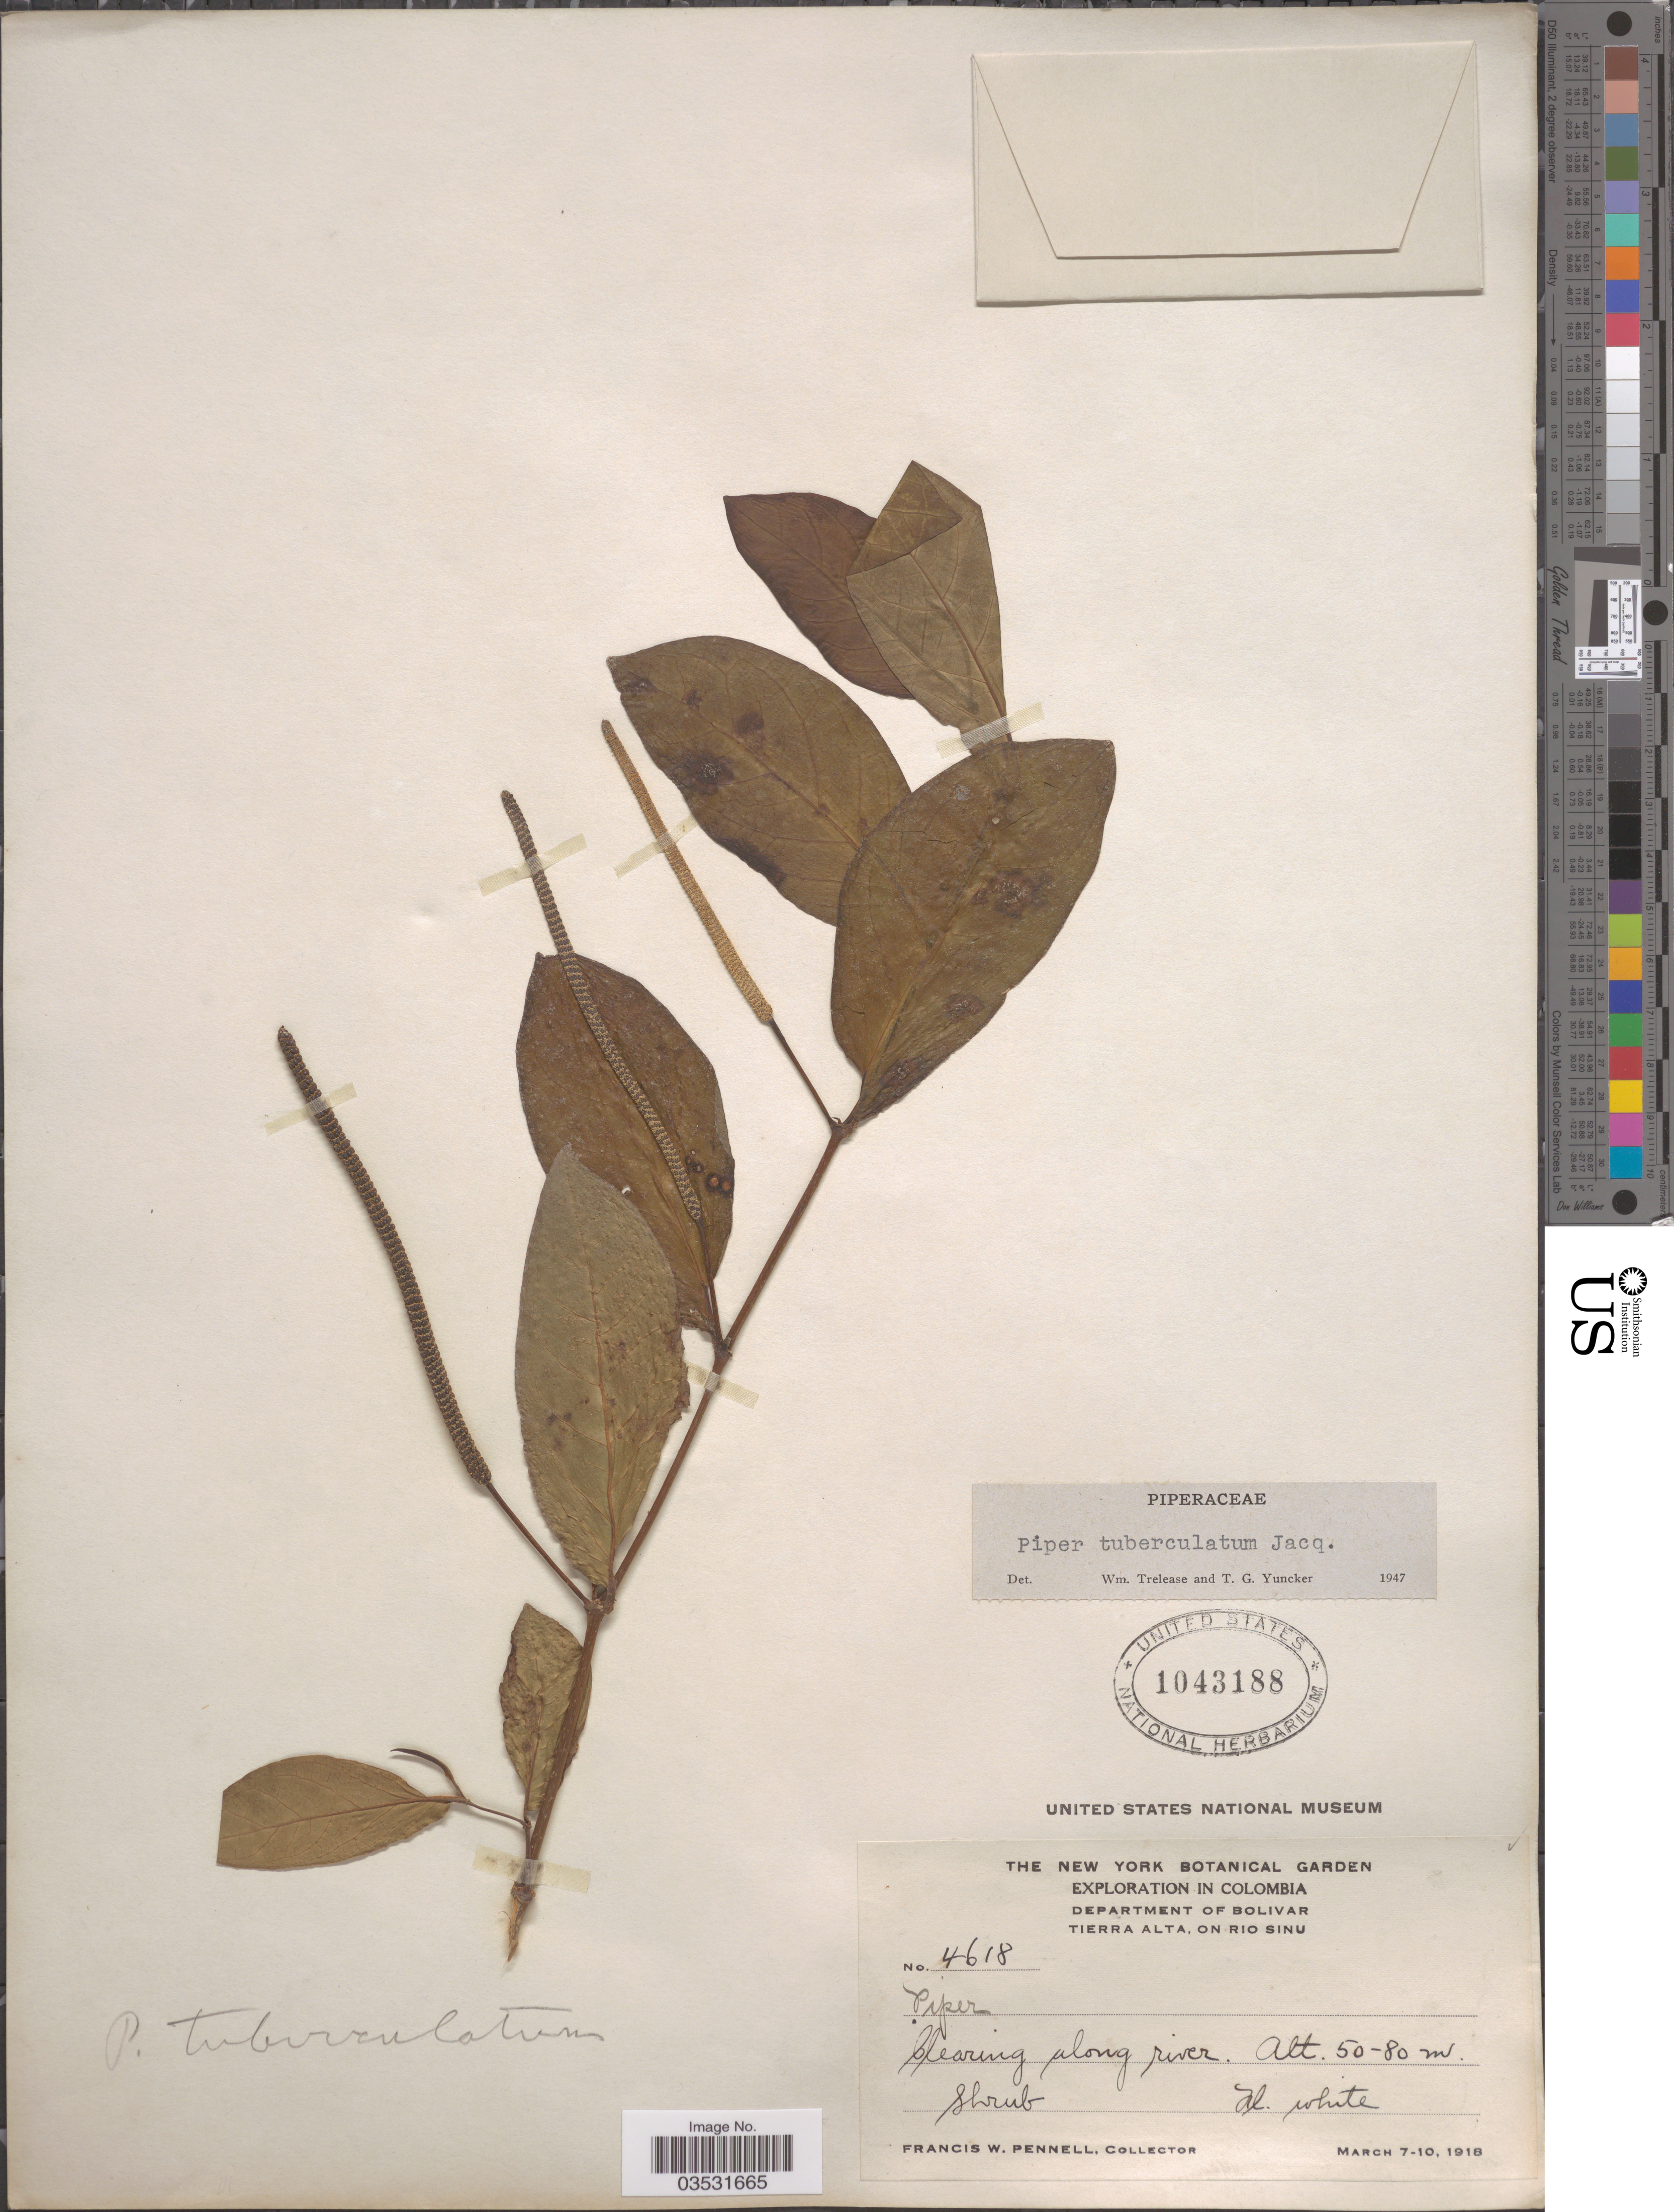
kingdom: Plantae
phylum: Tracheophyta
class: Magnoliopsida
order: Piperales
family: Piperaceae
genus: Piper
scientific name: Piper tuberculatum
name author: Jacq.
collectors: F. W. Pennell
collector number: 4618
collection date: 1918-03-07/1918-03-10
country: Colombia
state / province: Bolívar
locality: Department of Bolivar. Tierra Alta, on Rio Sinu. Clearing along river.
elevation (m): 50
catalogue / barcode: US 1043188